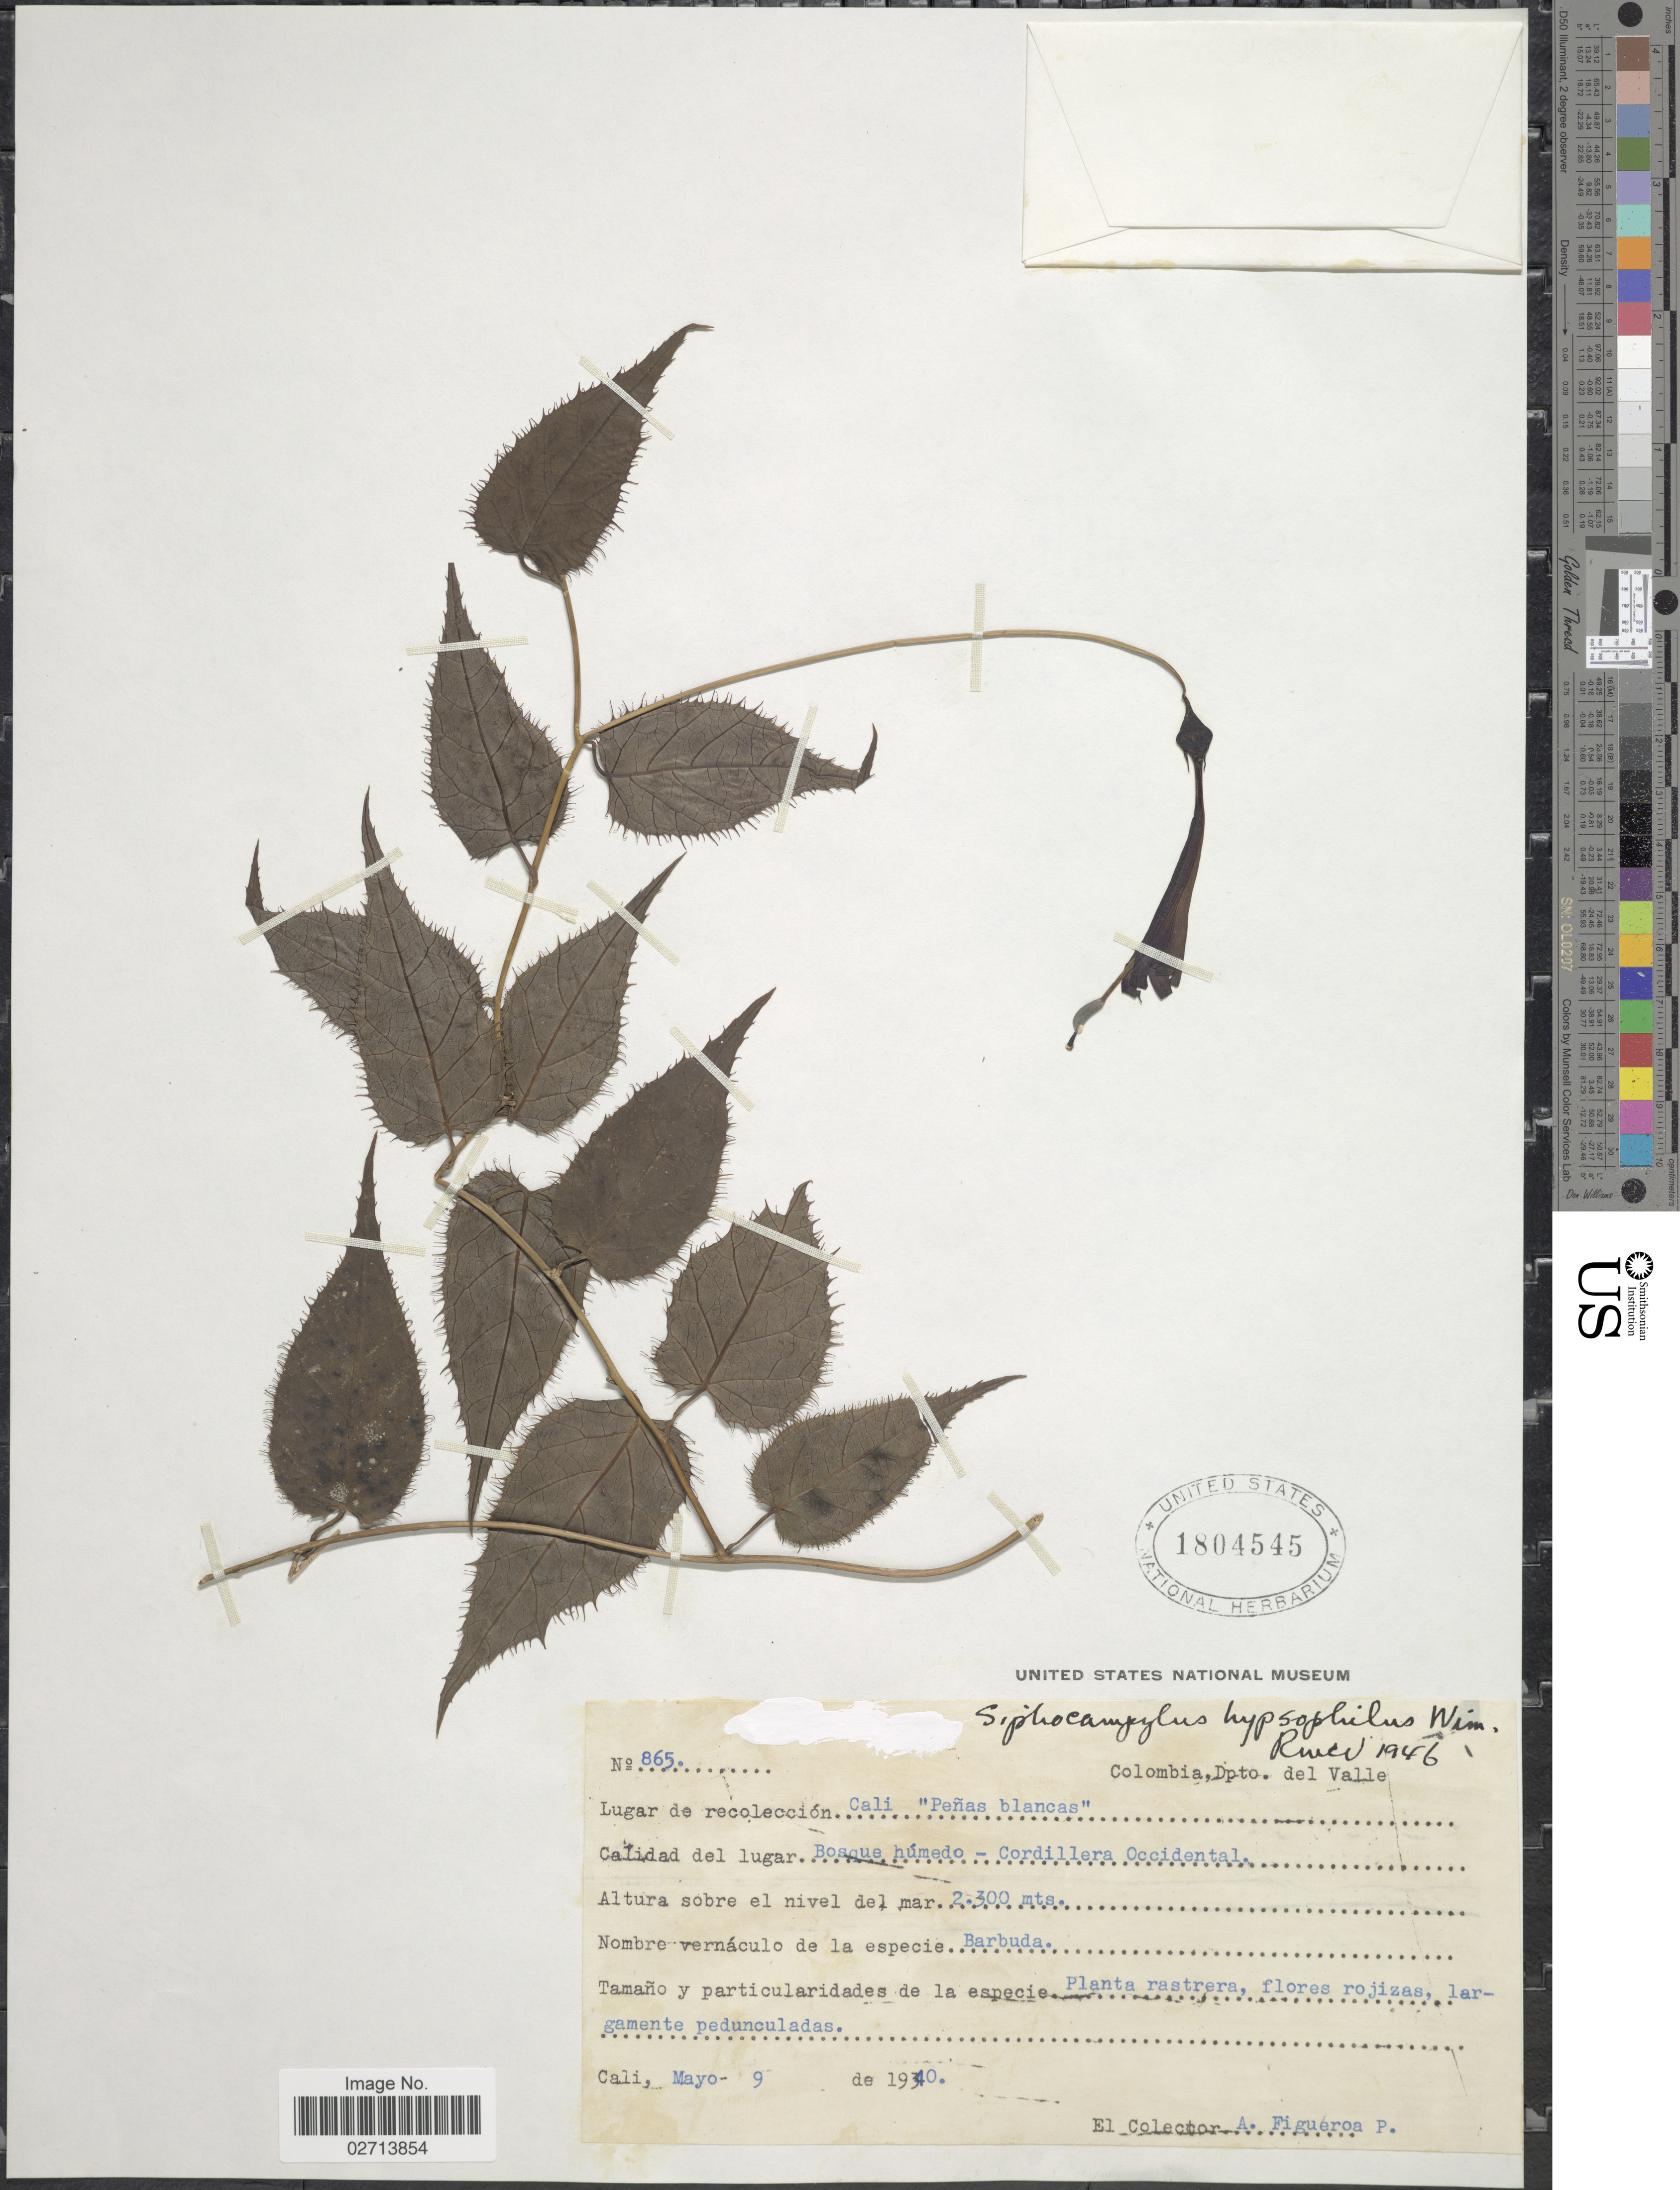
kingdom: Plantae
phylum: Tracheophyta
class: Magnoliopsida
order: Asterales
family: Campanulaceae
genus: Siphocampylus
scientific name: Siphocampylus hypsophilus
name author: E. Wimm.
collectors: A. Figueroa-Potes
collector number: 865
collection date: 1940-05-09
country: Colombia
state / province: Valle del Cauca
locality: Dpto. del Valle, Cali 'Peñas blancas', Bosque húmedo - Cordillera Occidental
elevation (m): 2300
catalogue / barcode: US 1804545